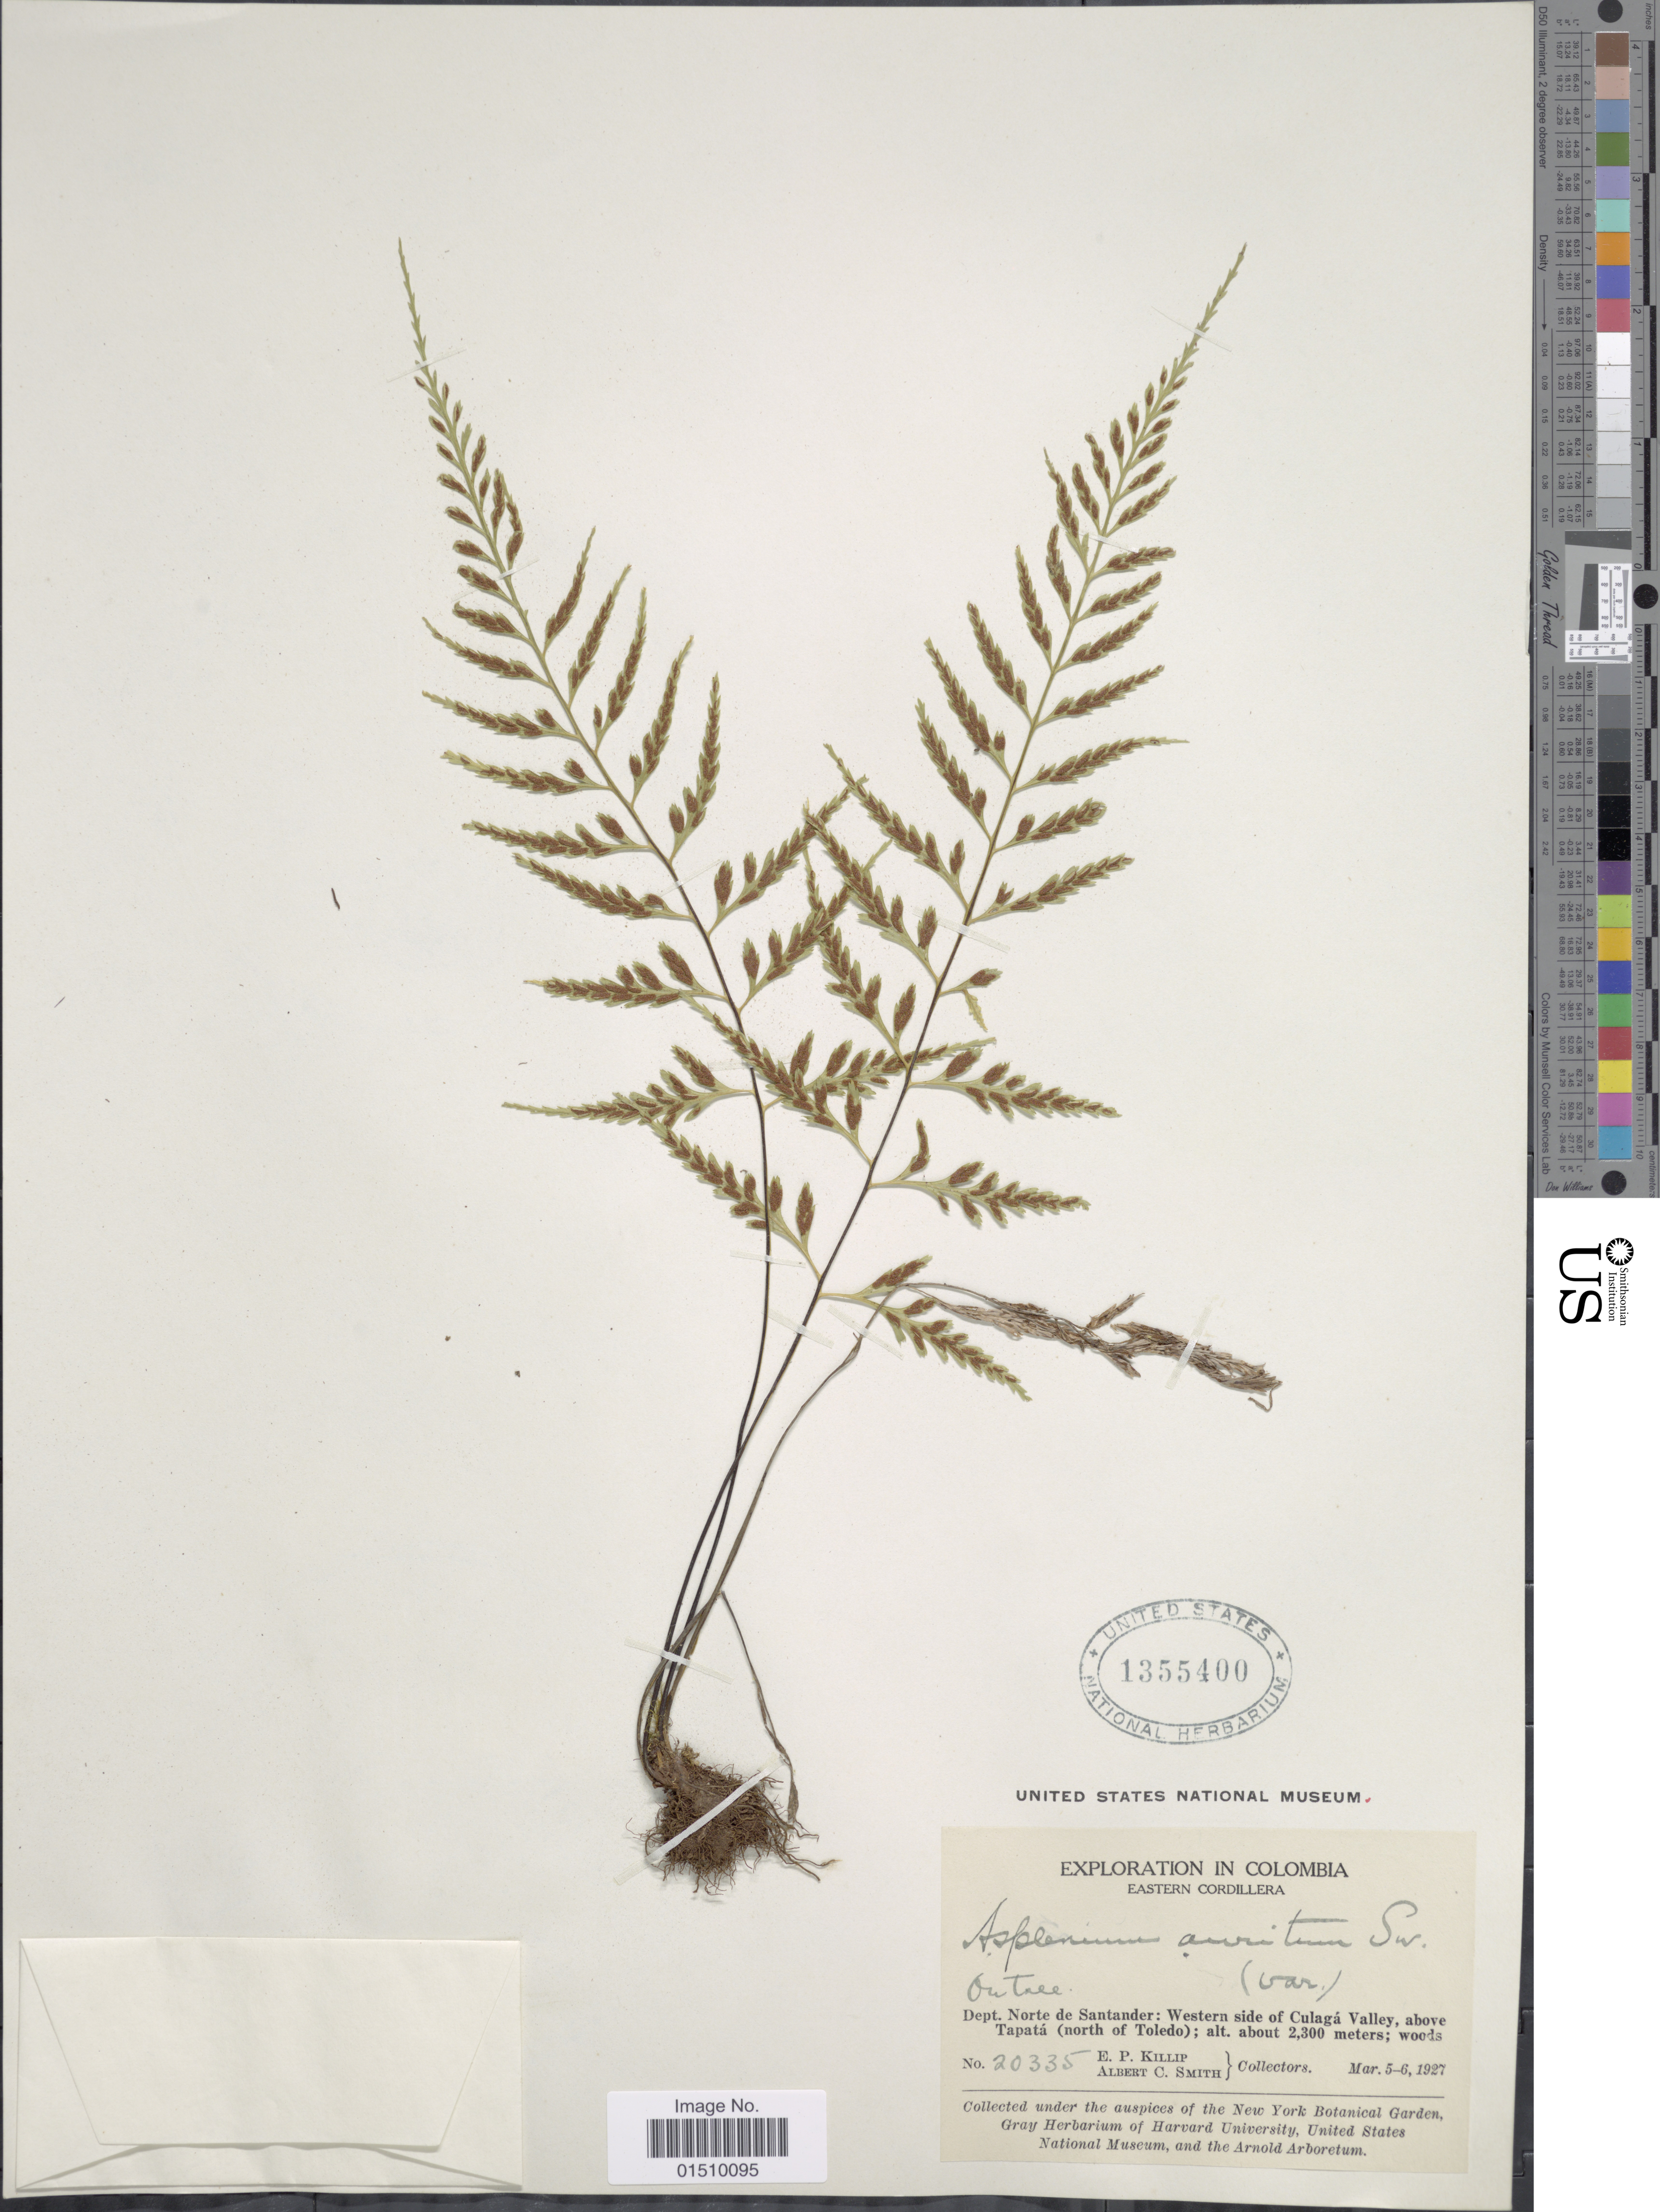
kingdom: Plantae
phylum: Tracheophyta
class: Polypodiopsida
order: Polypodiales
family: Aspleniaceae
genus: Asplenium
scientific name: Asplenium auritum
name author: Sw.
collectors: E. P. Killip & A. C. Smith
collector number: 20335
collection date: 1927-03-05/1927-03-06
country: Colombia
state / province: Norte de Santander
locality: Colombia, Eastern Cordillera, Dept. Norte de Santander: Western side of Culaga Valley, above Tapata (north of Toledo).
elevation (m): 2300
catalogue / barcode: US 1355400